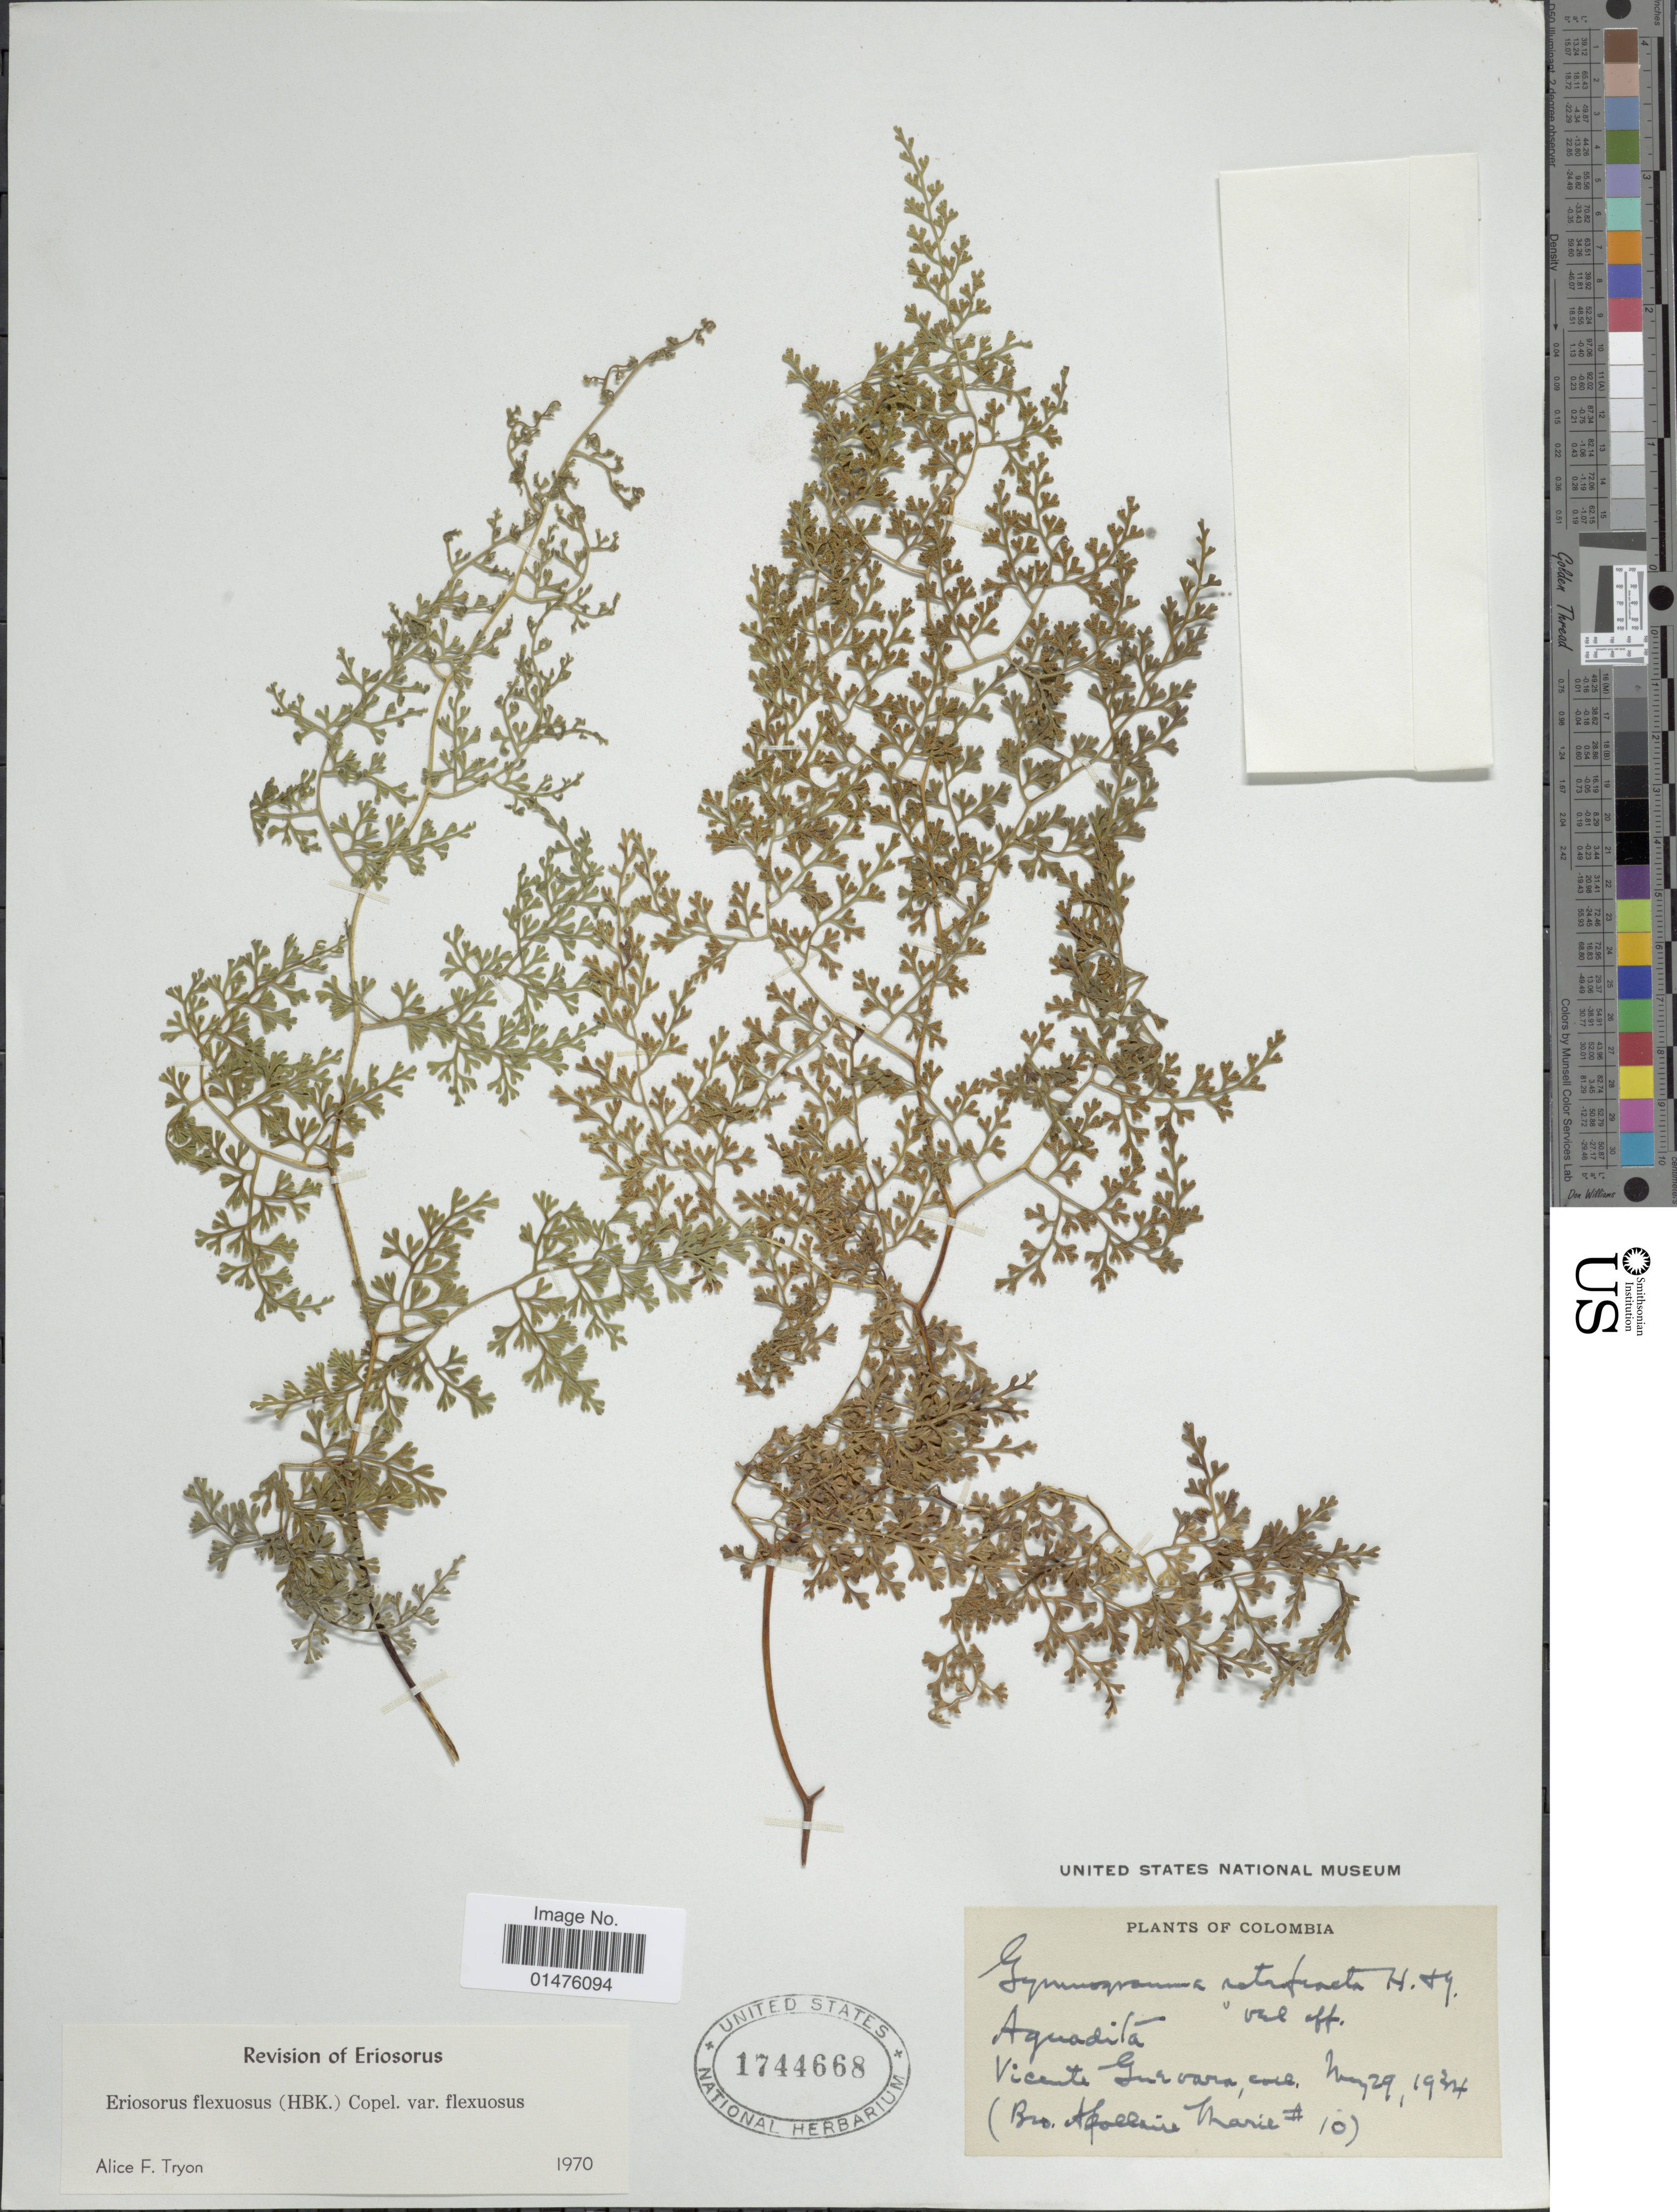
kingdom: Plantae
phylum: Tracheophyta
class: Polypodiopsida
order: Polypodiales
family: Pteridaceae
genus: Jamesonia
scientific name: Jamesonia flexuosa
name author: (Humb. & Bonpl.) Christenh.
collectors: V. Guevara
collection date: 1934-05-29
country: Colombia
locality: Aquadilá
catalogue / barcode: US 1744668